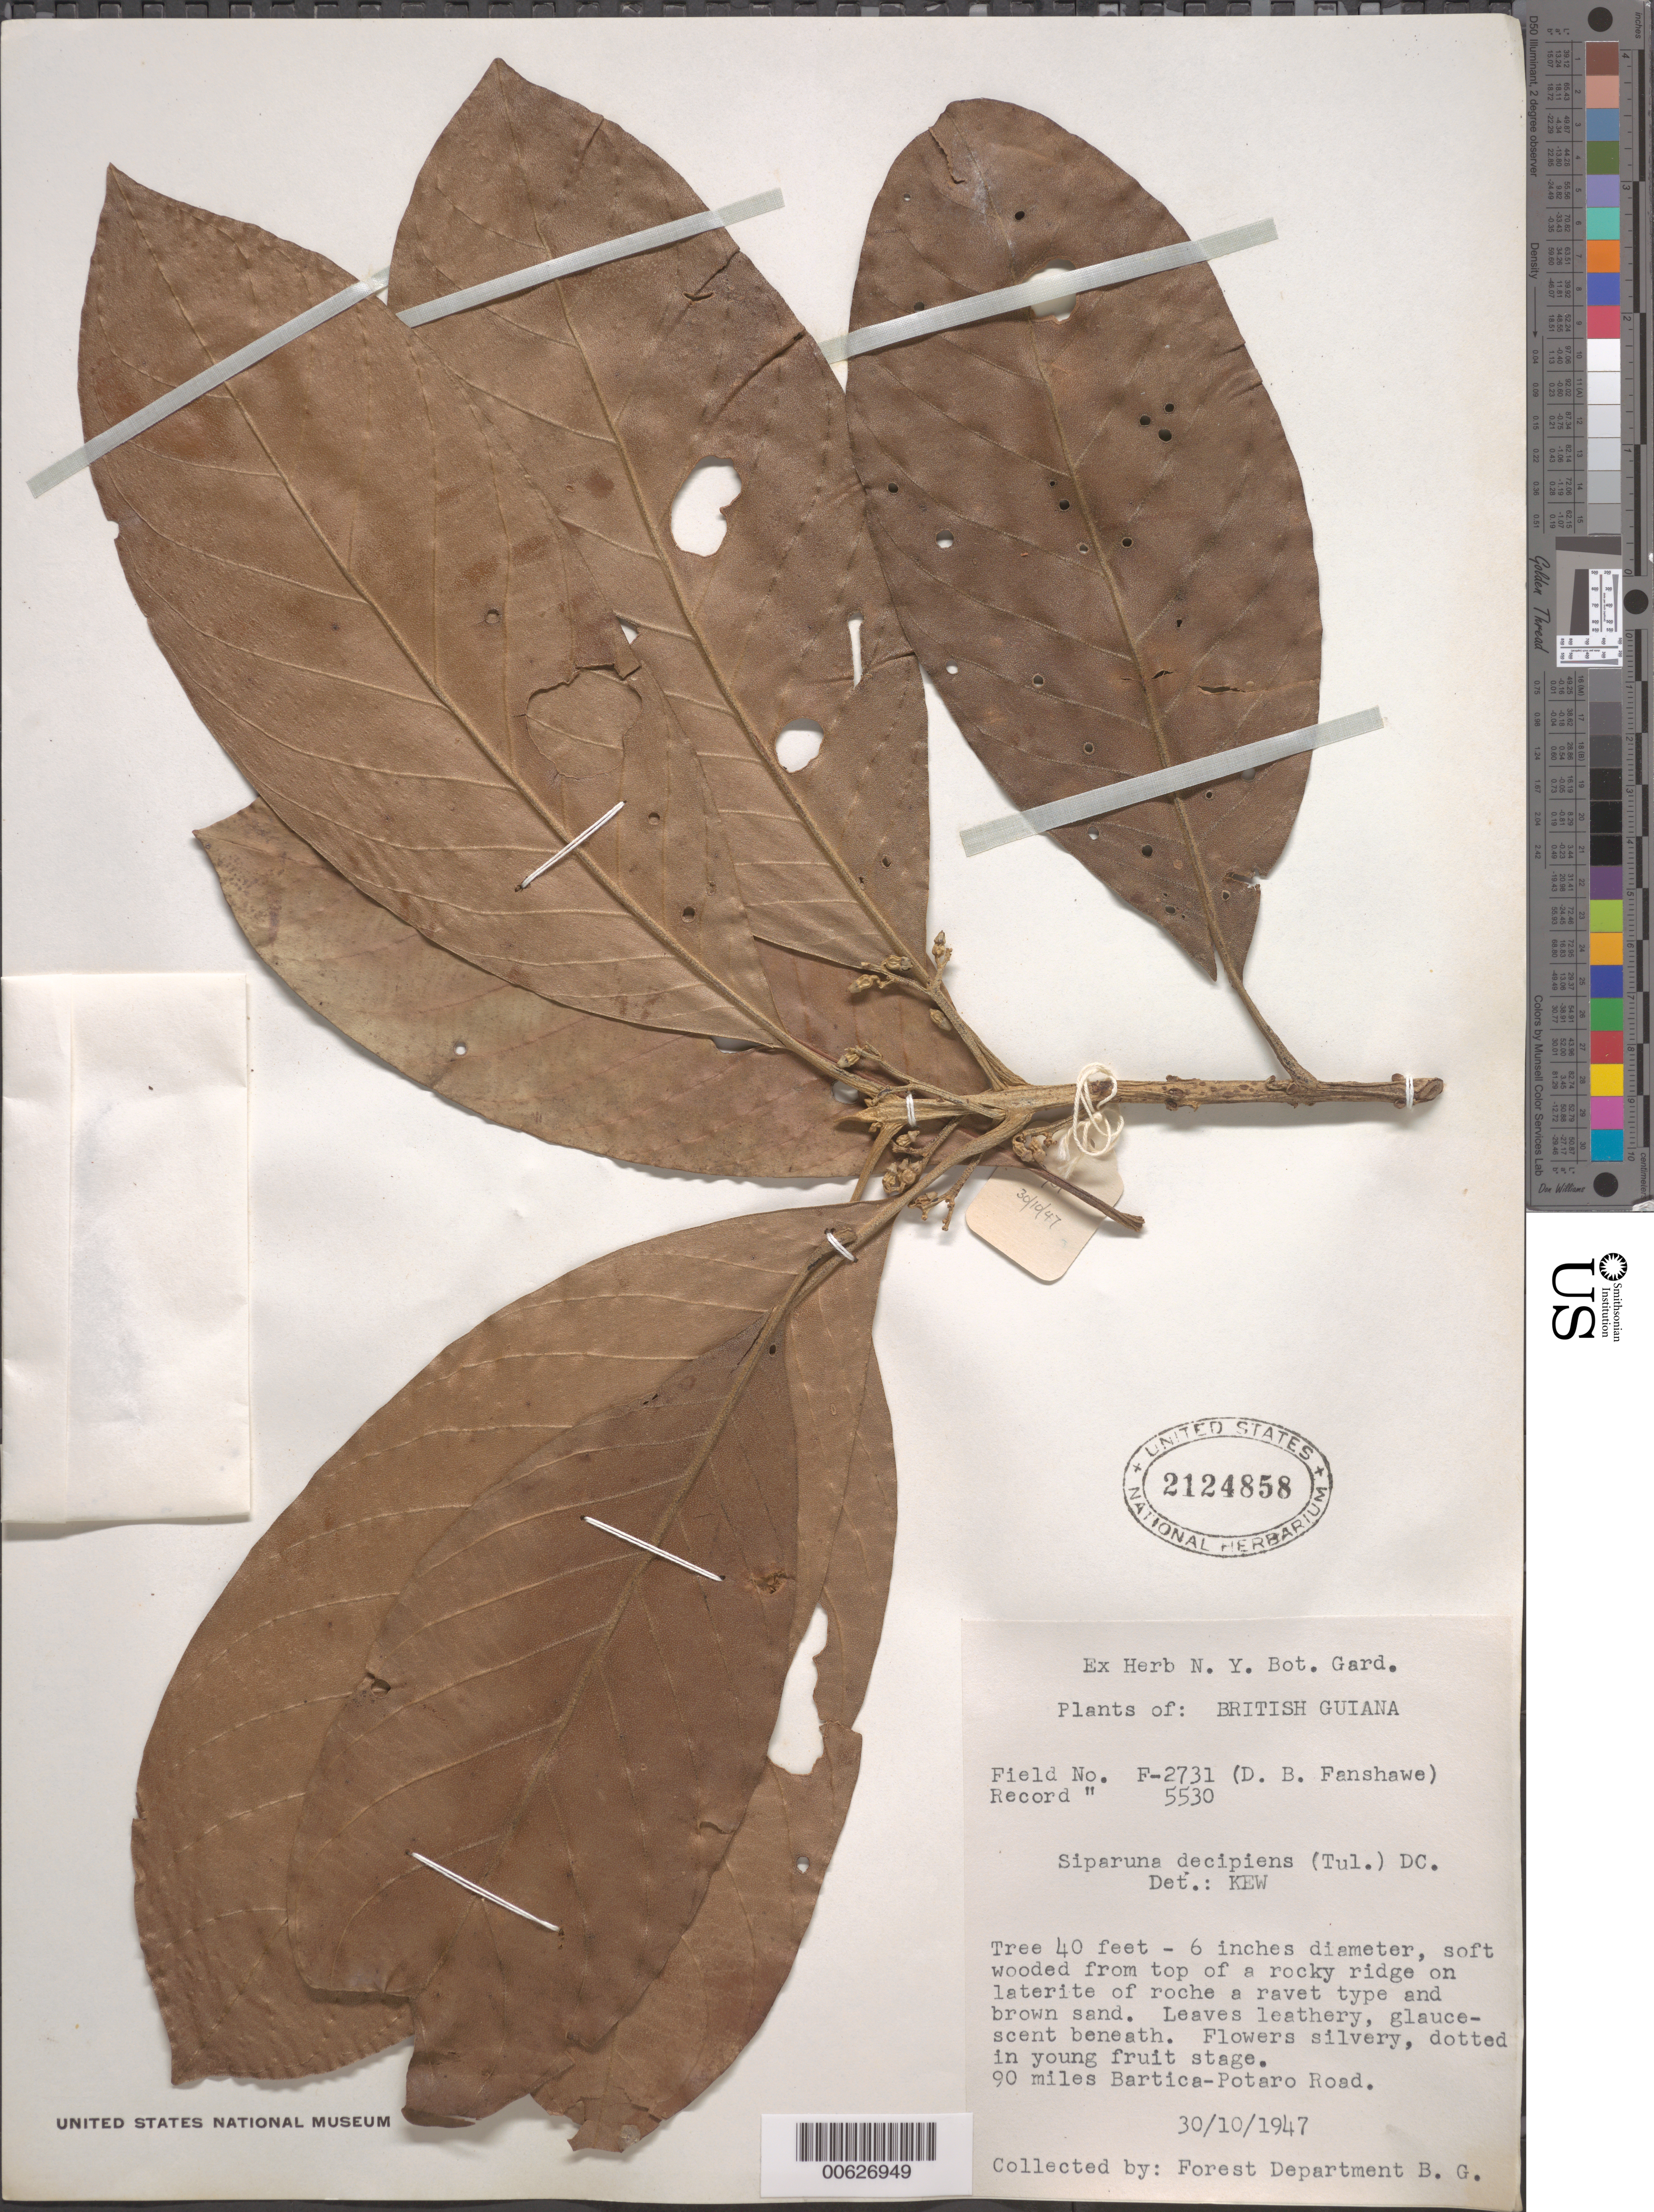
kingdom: Plantae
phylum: Tracheophyta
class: Magnoliopsida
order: Laurales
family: Siparunaceae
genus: Siparuna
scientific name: Siparuna decipiens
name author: (Tul.) A. DC.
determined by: Kew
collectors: Forest Dept. B. G. & British Guiana Forestry Dept.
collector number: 5530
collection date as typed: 30-Oct-47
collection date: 1947-10-30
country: Guyana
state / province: Potaro-Siparuni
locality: Bartica-Potaro Road, mile 90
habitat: From top of a rocky ridge on laterite of roche a ravet type and brown sand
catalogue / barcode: US 2124858